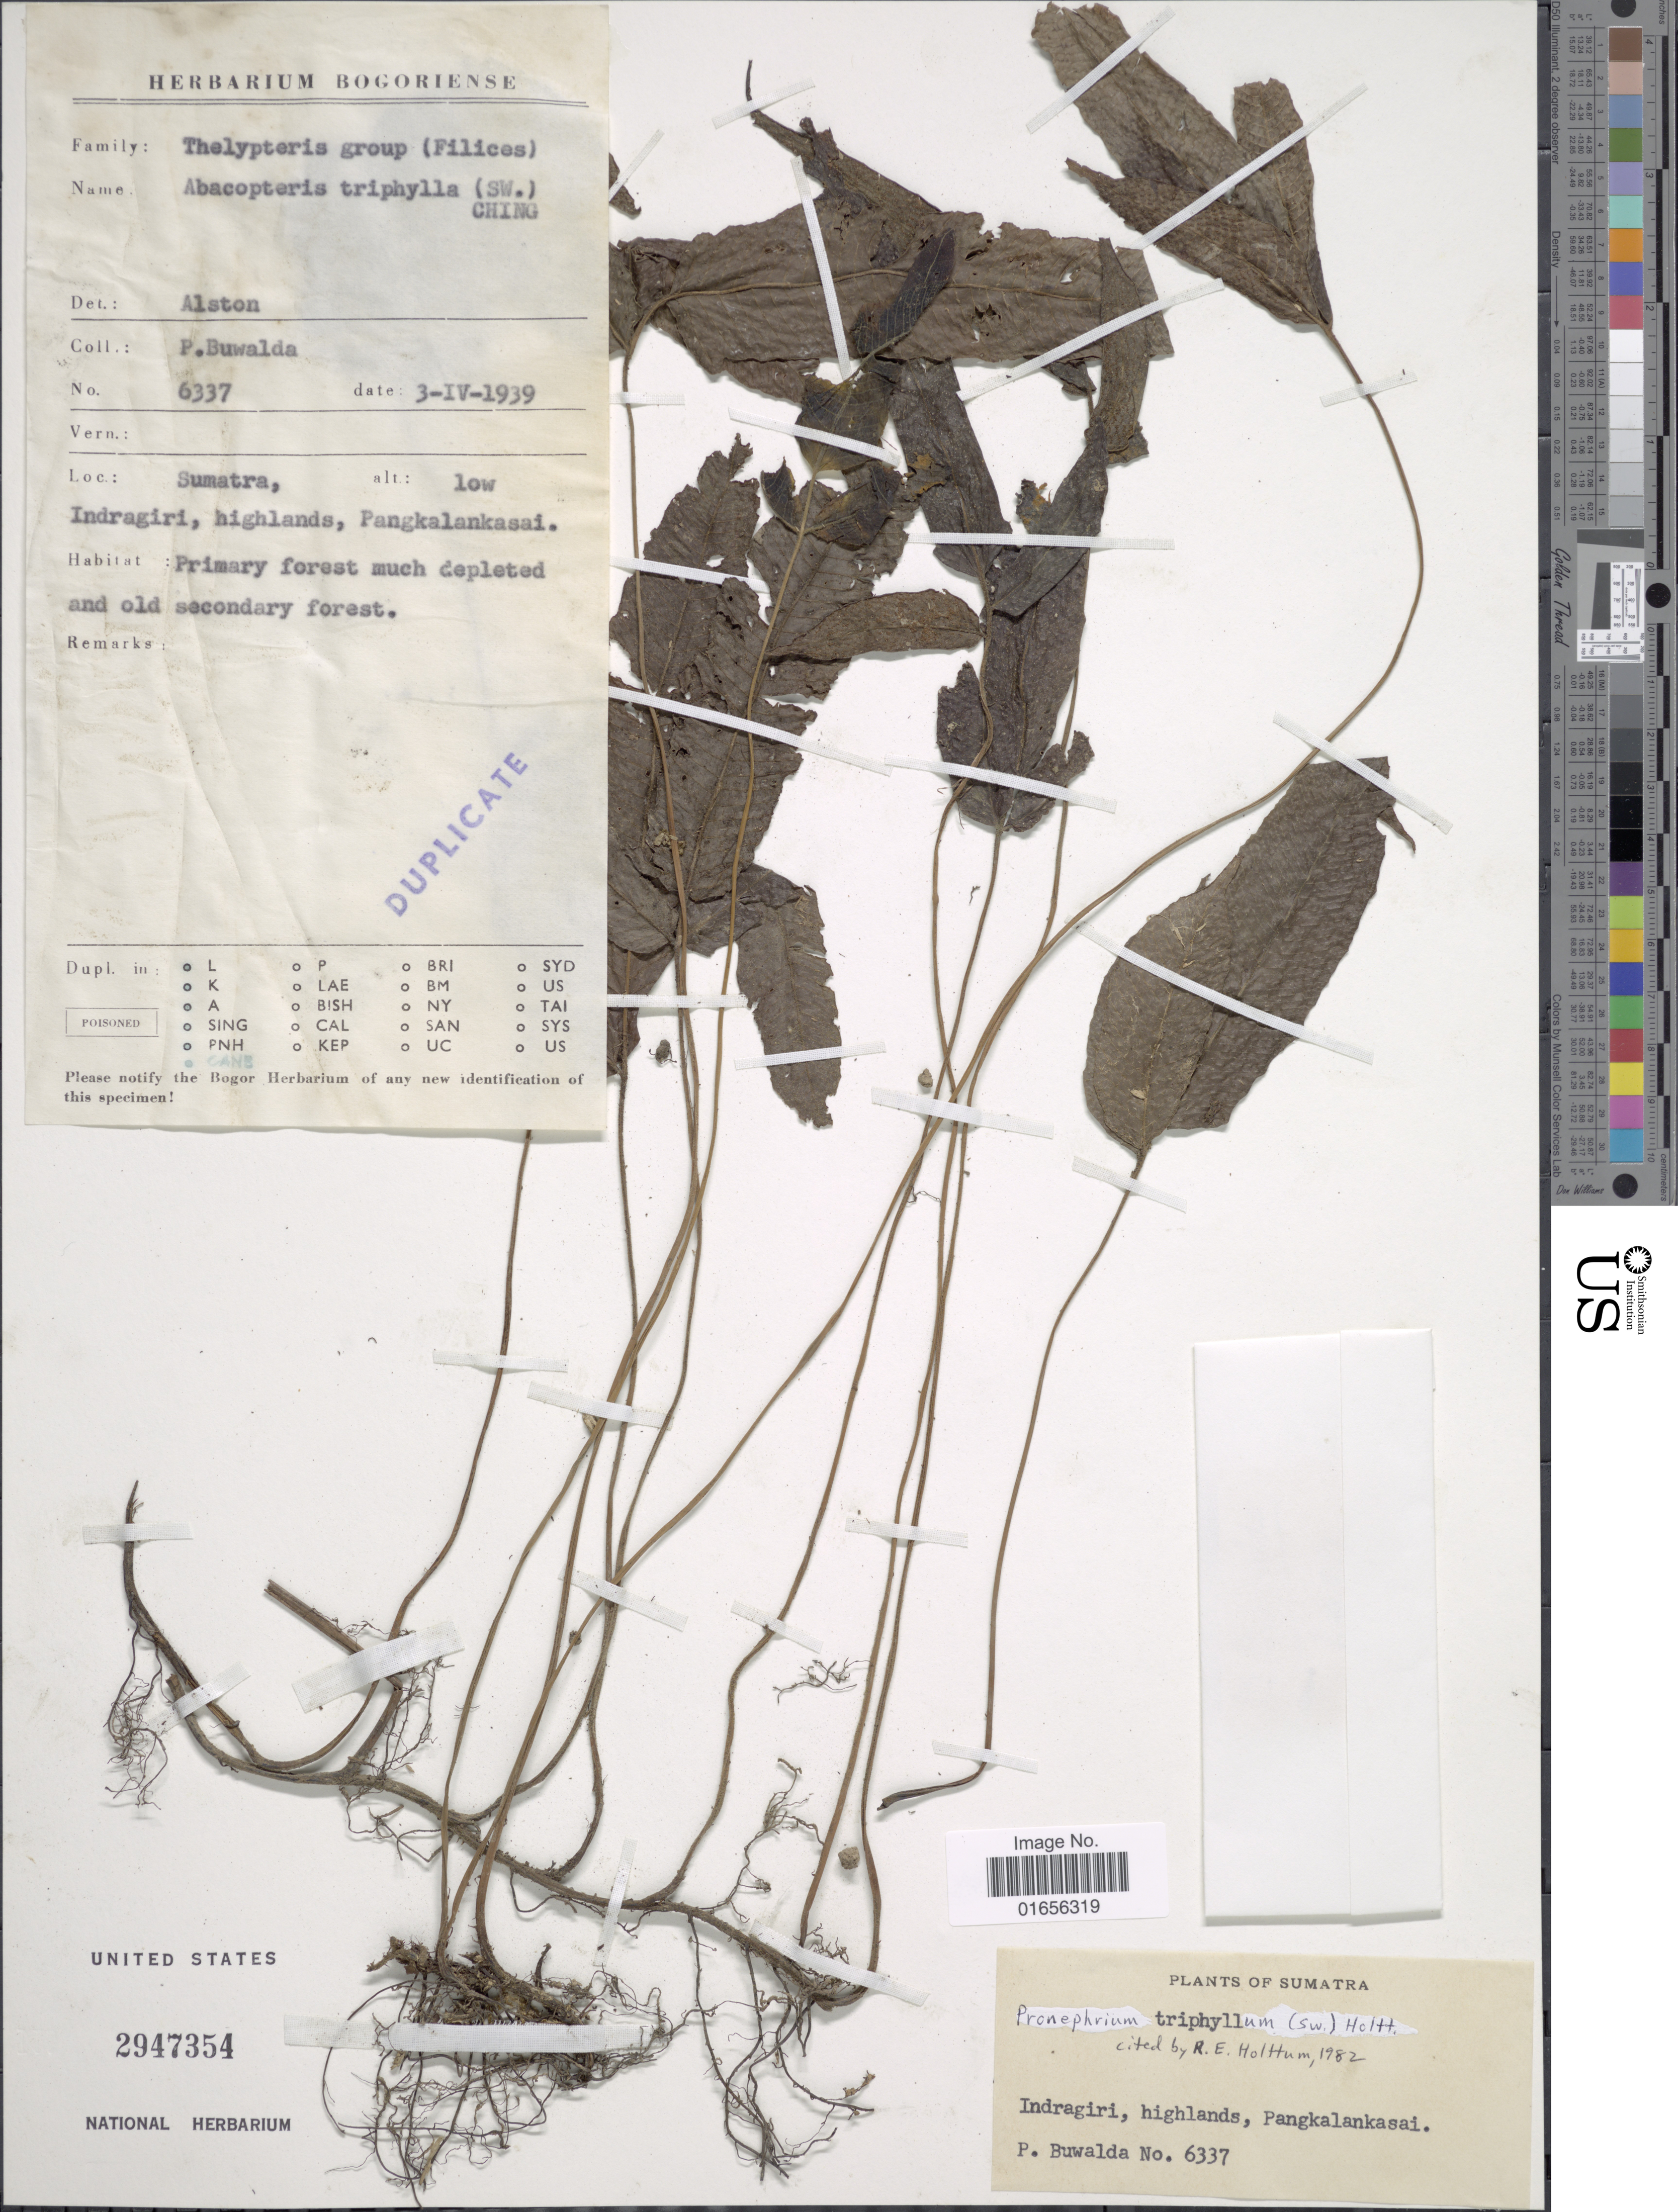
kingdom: Plantae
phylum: Tracheophyta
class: Polypodiopsida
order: Polypodiales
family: Thelypteridaceae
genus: Pronephrium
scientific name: Pronephrium triphyllum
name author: (Sw.) Holttum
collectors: P. Buwalda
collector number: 6337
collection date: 1939-04-03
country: Indonesia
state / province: Sumatra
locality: Sumatra, Indragir, highlands, Pangkalankasai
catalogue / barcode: US 2947354